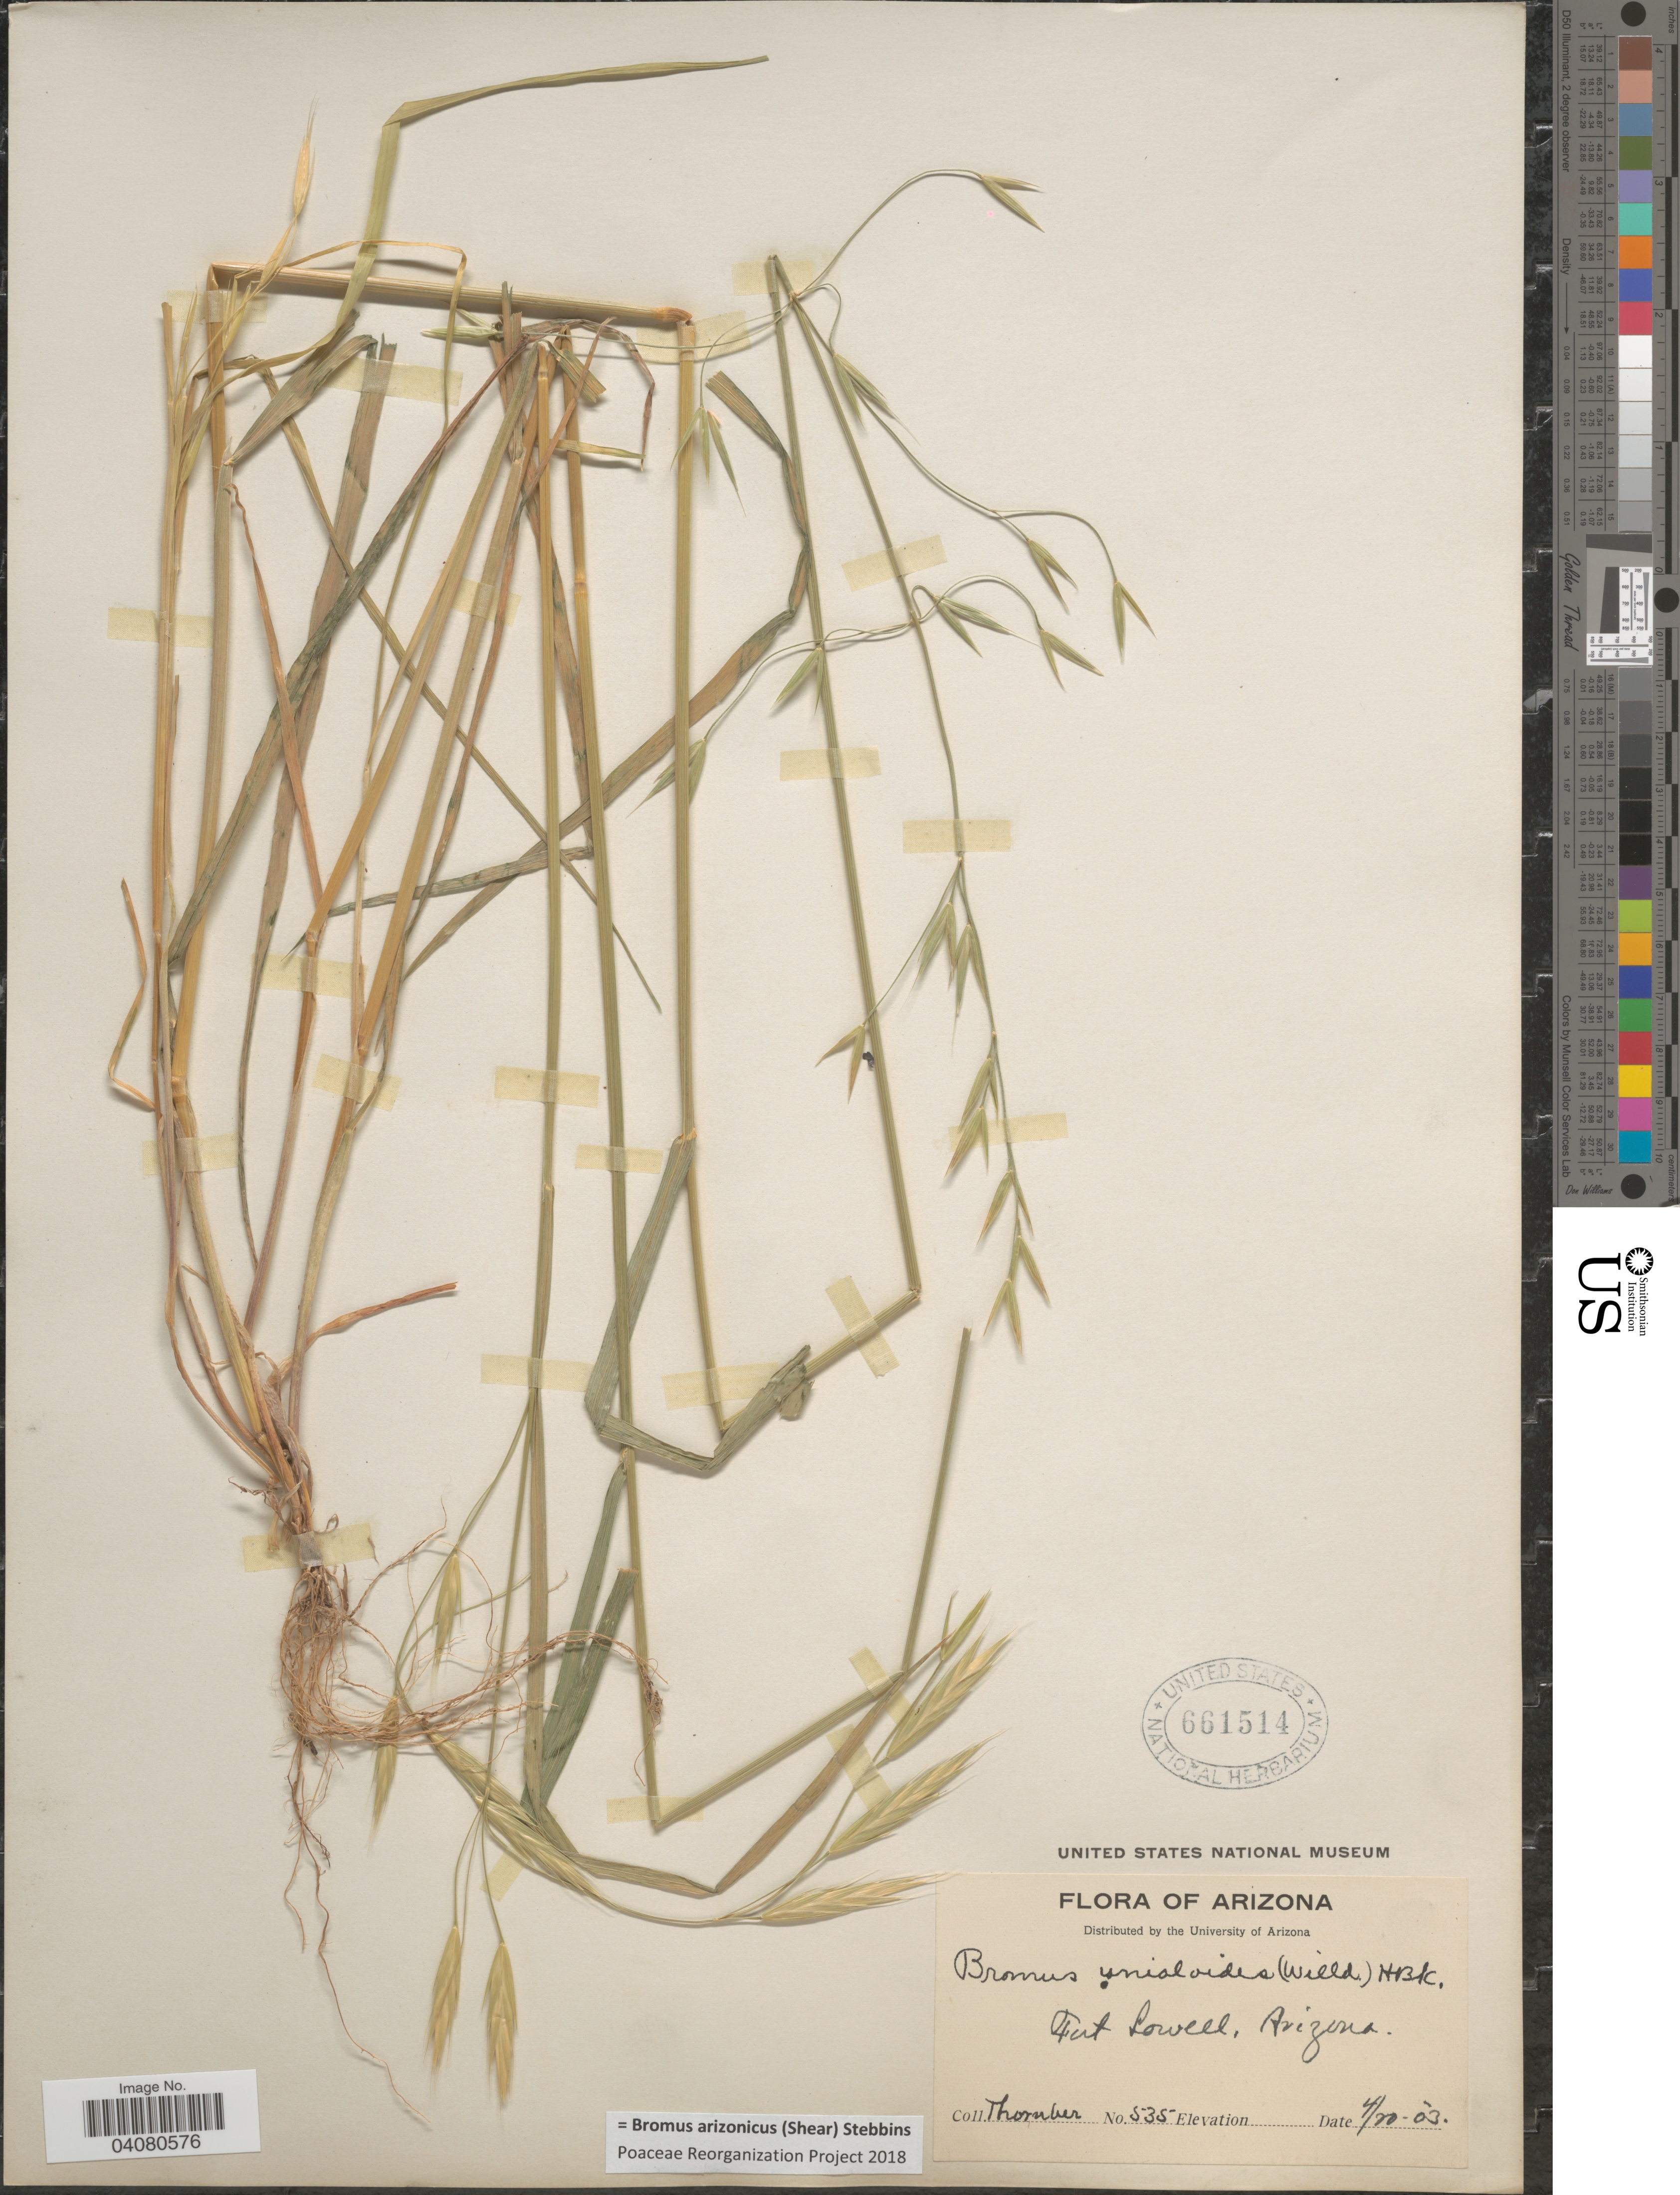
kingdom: Plantae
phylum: Tracheophyta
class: Liliopsida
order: Poales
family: Poaceae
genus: Bromus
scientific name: Bromus arizonicus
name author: (Shear) Stebbins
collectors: -. Thornber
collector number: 535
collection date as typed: Transcribed d/m/y: 20/4/3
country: United States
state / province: Arizona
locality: Fort Lowell.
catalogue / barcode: US 661514